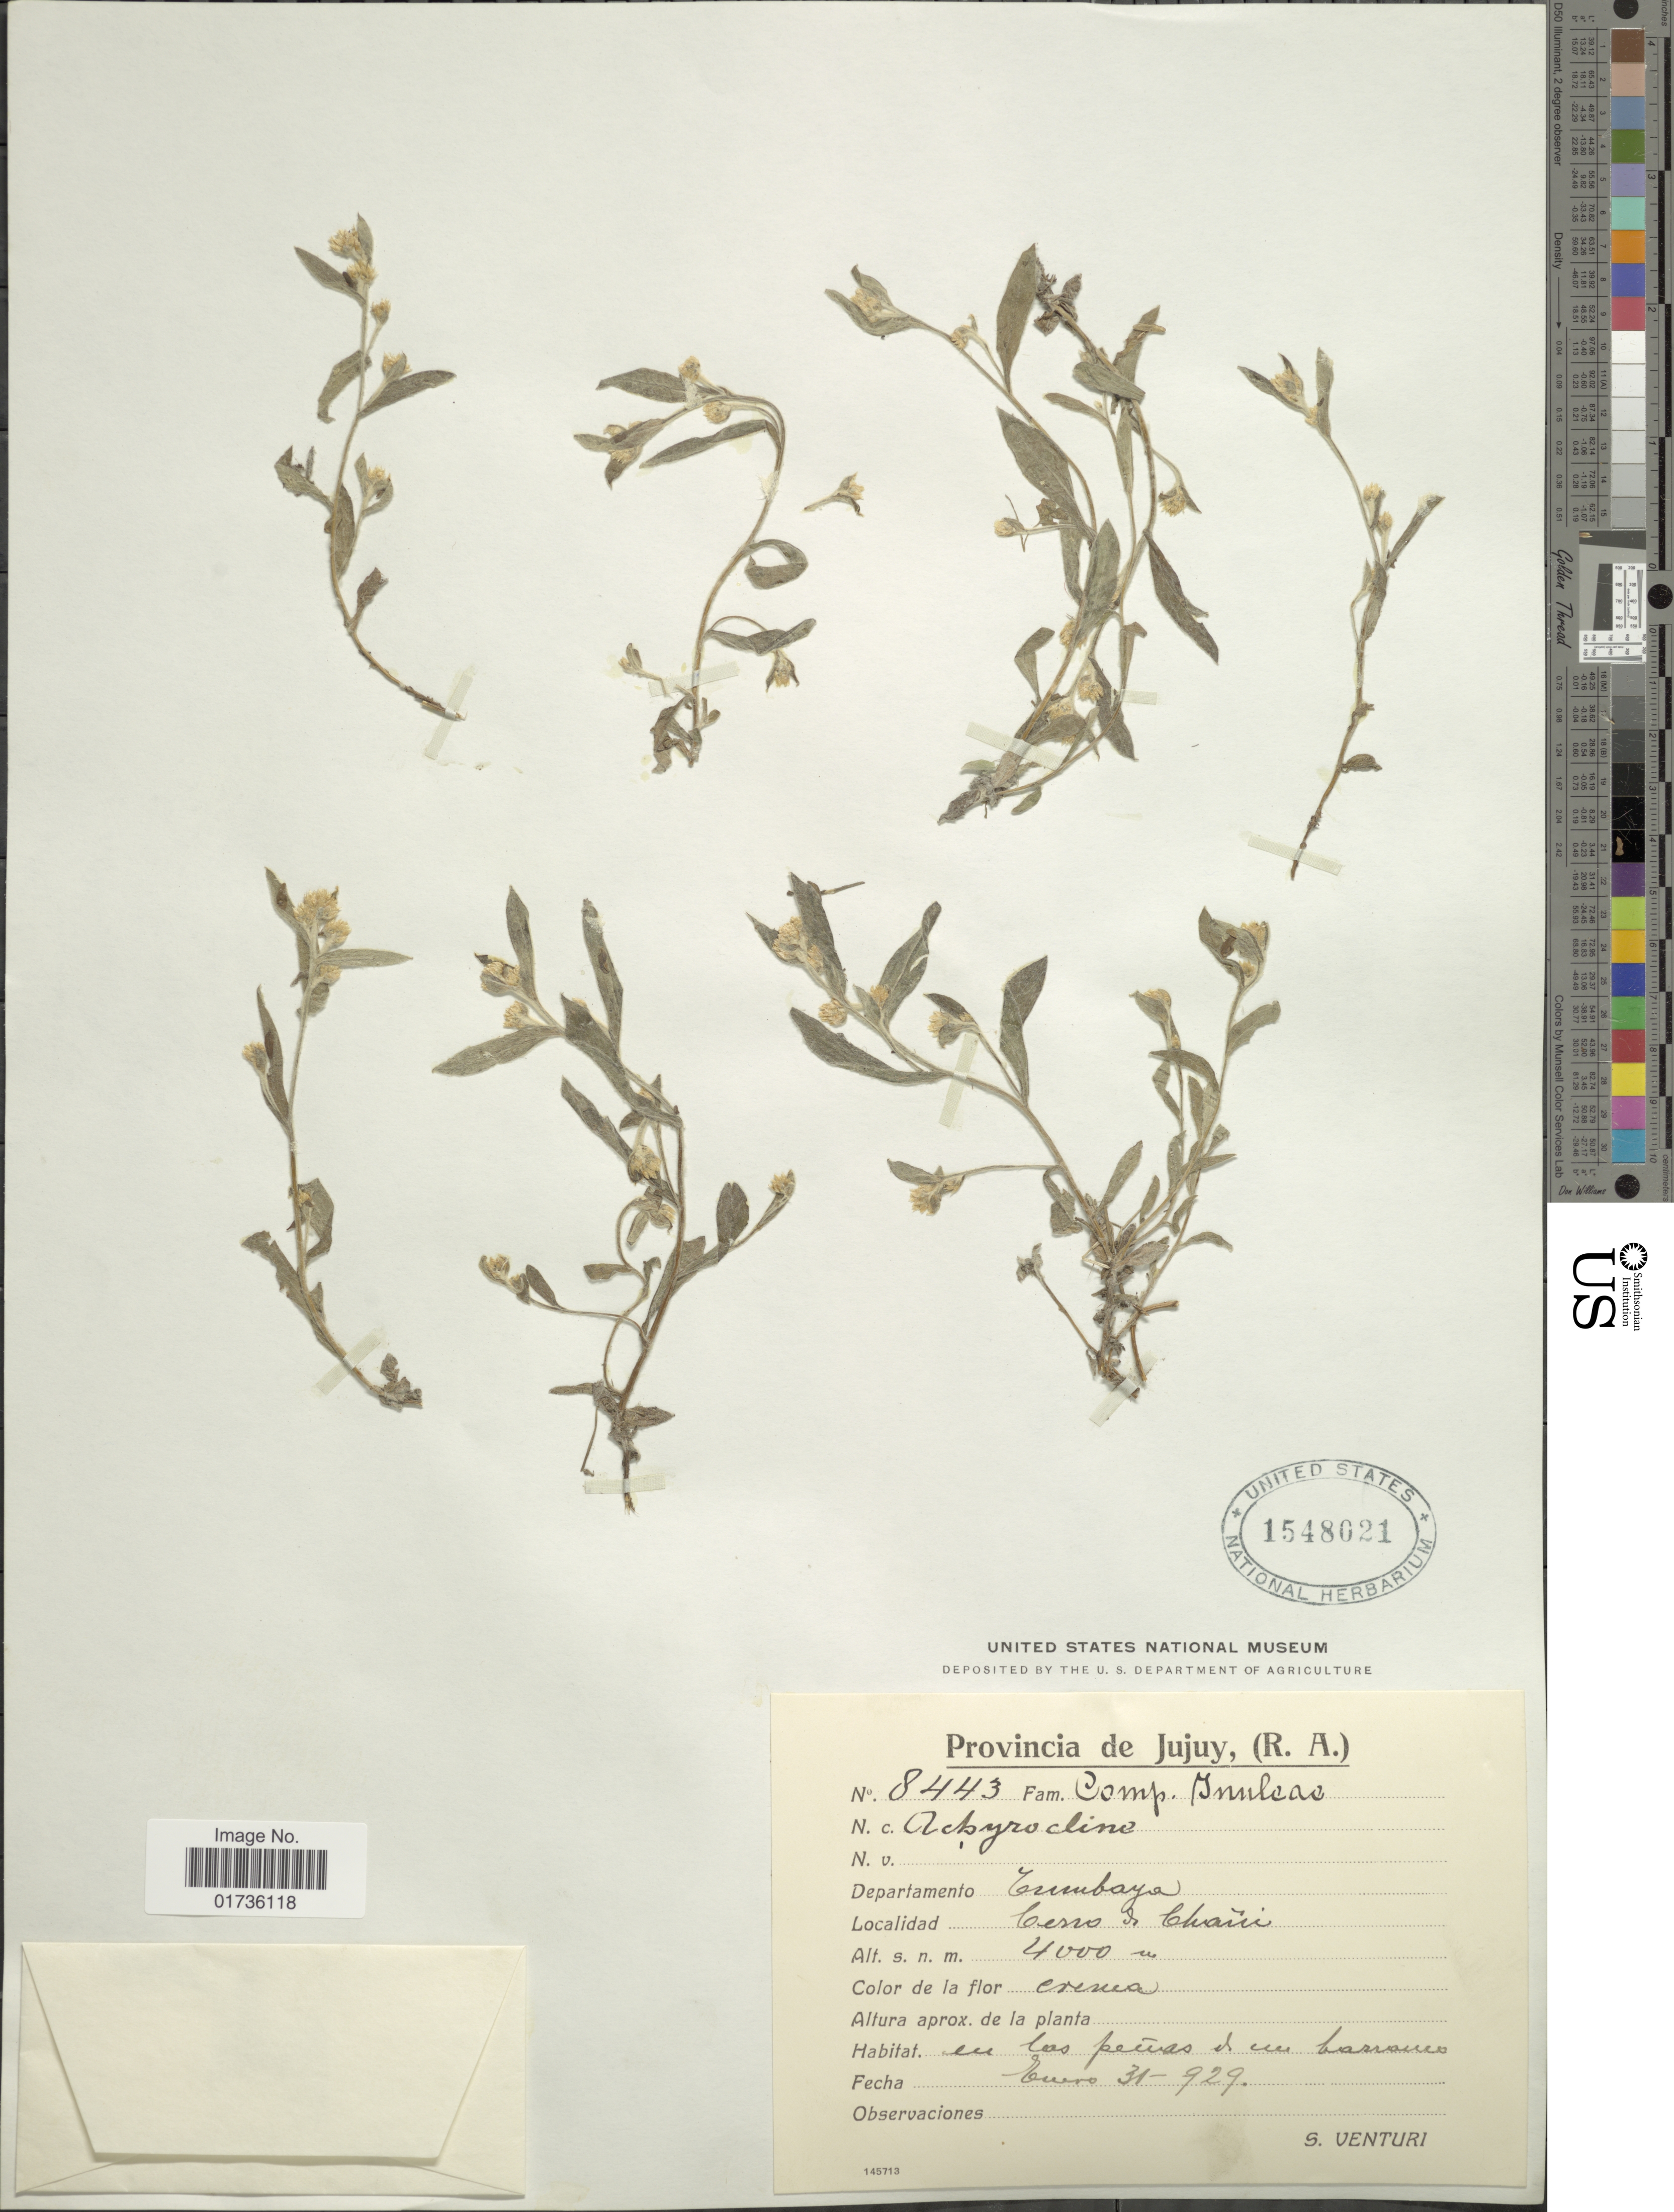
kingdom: Plantae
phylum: Tracheophyta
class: Magnoliopsida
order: Asterales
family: Asteraceae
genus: Achyrocline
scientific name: Achyrocline sp.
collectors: S. Venturi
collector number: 8443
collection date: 1929-01-31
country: Argentina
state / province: Jujuy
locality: (R.A.), Departamento Cumbaya, Cerro de Chañi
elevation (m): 4000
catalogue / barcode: US 1548021